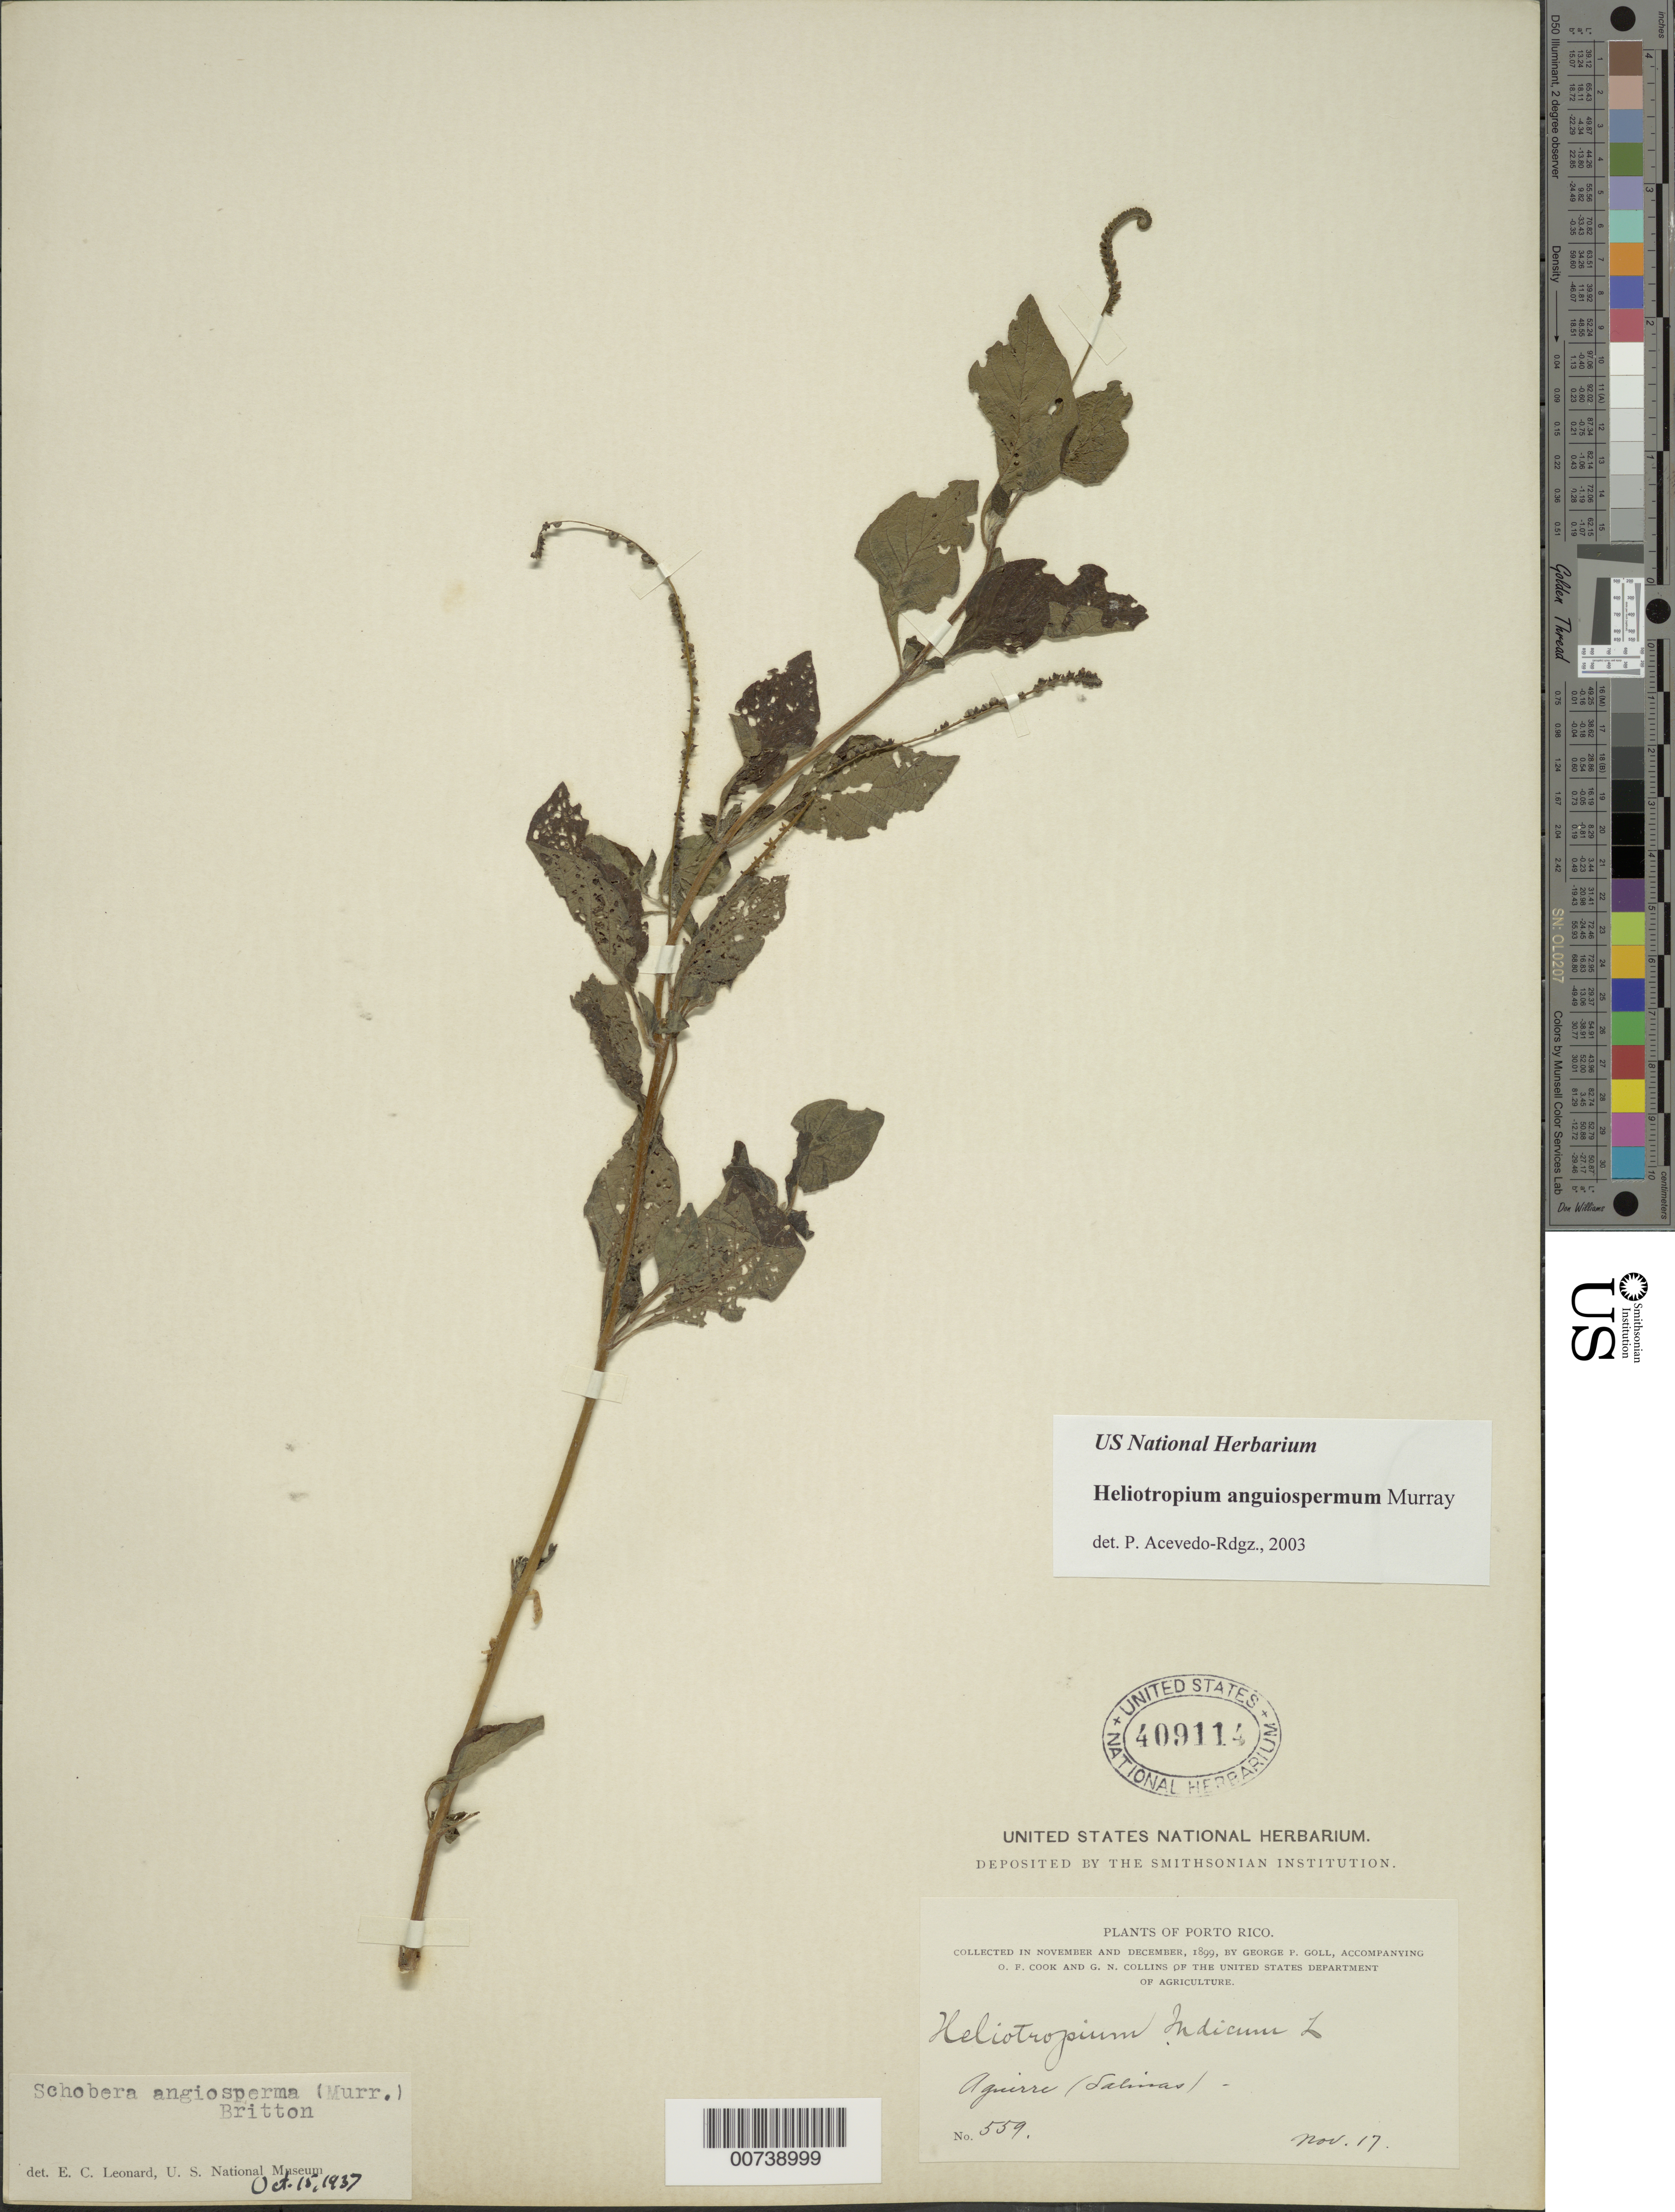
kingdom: Plantae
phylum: Tracheophyta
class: Magnoliopsida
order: Boraginales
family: Heliotropiaceae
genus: Heliotropium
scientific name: Heliotropium angiospermum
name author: Murray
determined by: Acevedo-Rodríguez, P., (BOT), Smithsonian Institution - National Museum of Natural History (UNITED STATES)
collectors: G. Goll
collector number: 559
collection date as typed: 17 Nov 1899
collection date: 1899-11-17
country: Puerto Rico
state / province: Salinas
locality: Aguirre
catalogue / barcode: US 409114